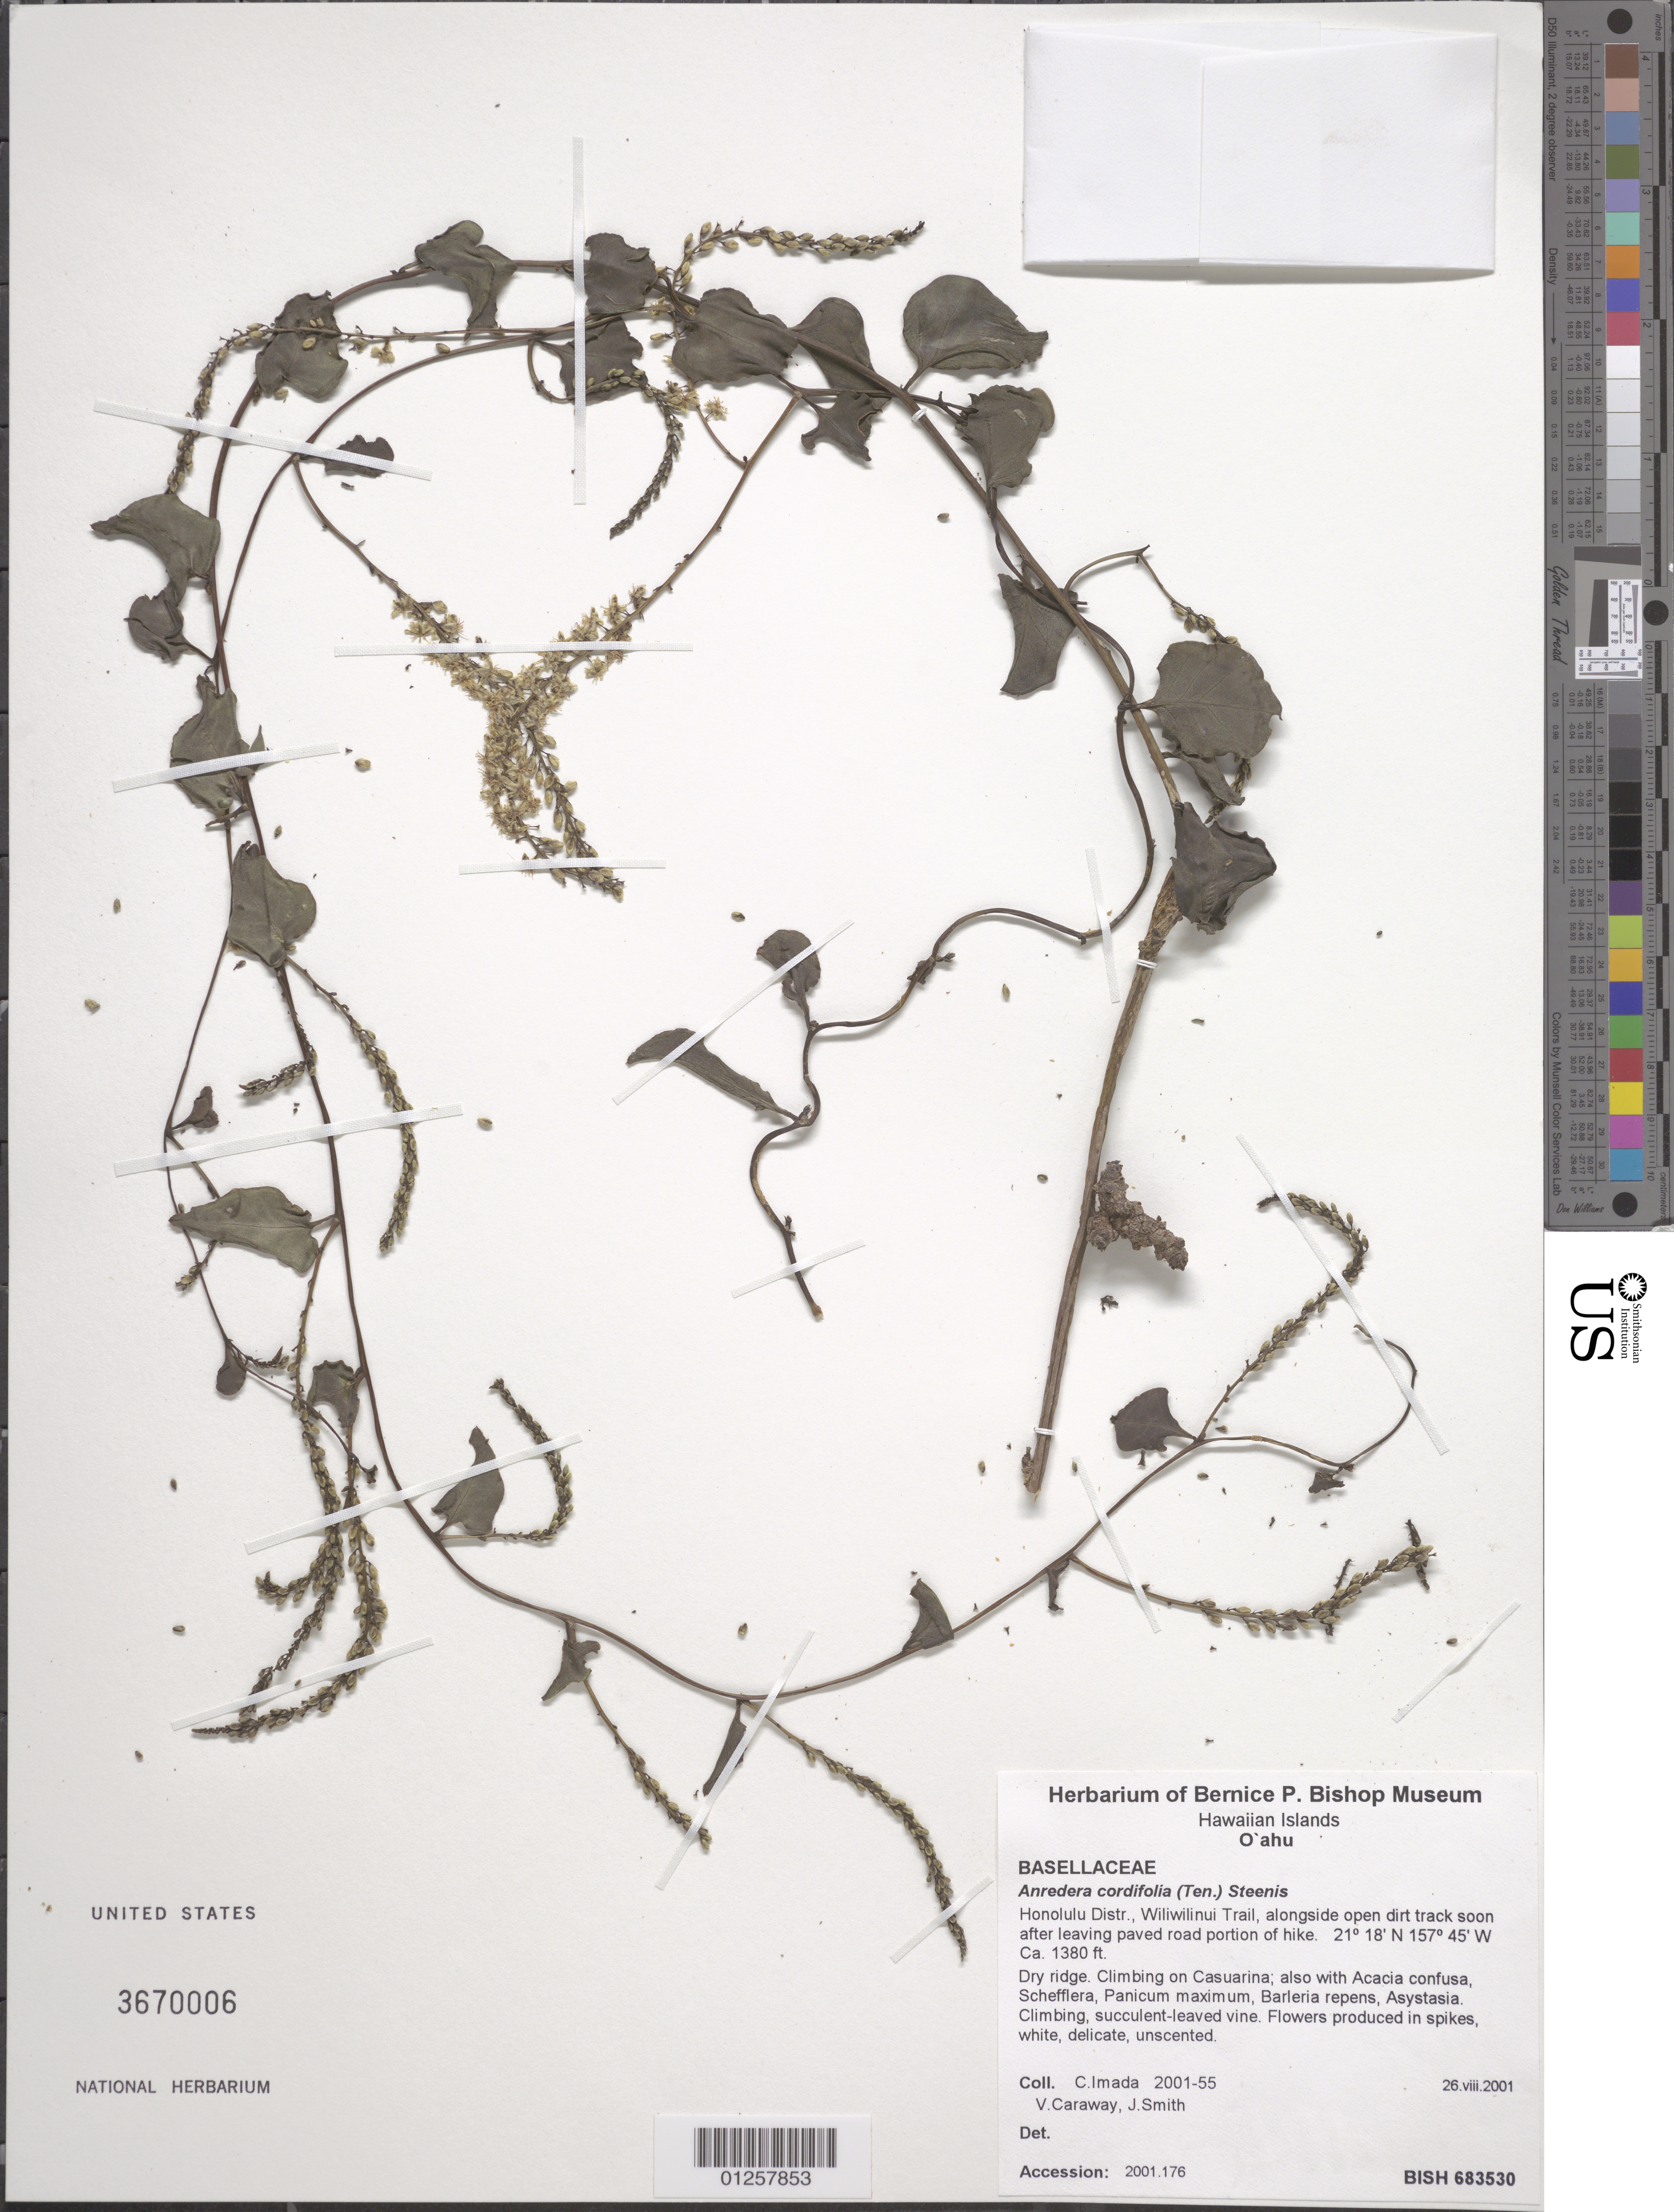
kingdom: Plantae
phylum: Tracheophyta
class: Magnoliopsida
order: Caryophyllales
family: Basellaceae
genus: Anredera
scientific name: Anredera cordifolia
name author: (Ten.) Steenis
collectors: C. Imada, V. Caraway & J. Smith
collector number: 2001-55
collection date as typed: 26.viii. 2001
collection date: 2001-08-26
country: United States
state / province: Hawaii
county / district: Honolulu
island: Oahu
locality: Wiliwilinui Trail, along side open dirt track soon after leaving paved road portion of hike.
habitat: Dry ridge.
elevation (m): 421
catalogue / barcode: US 3670006